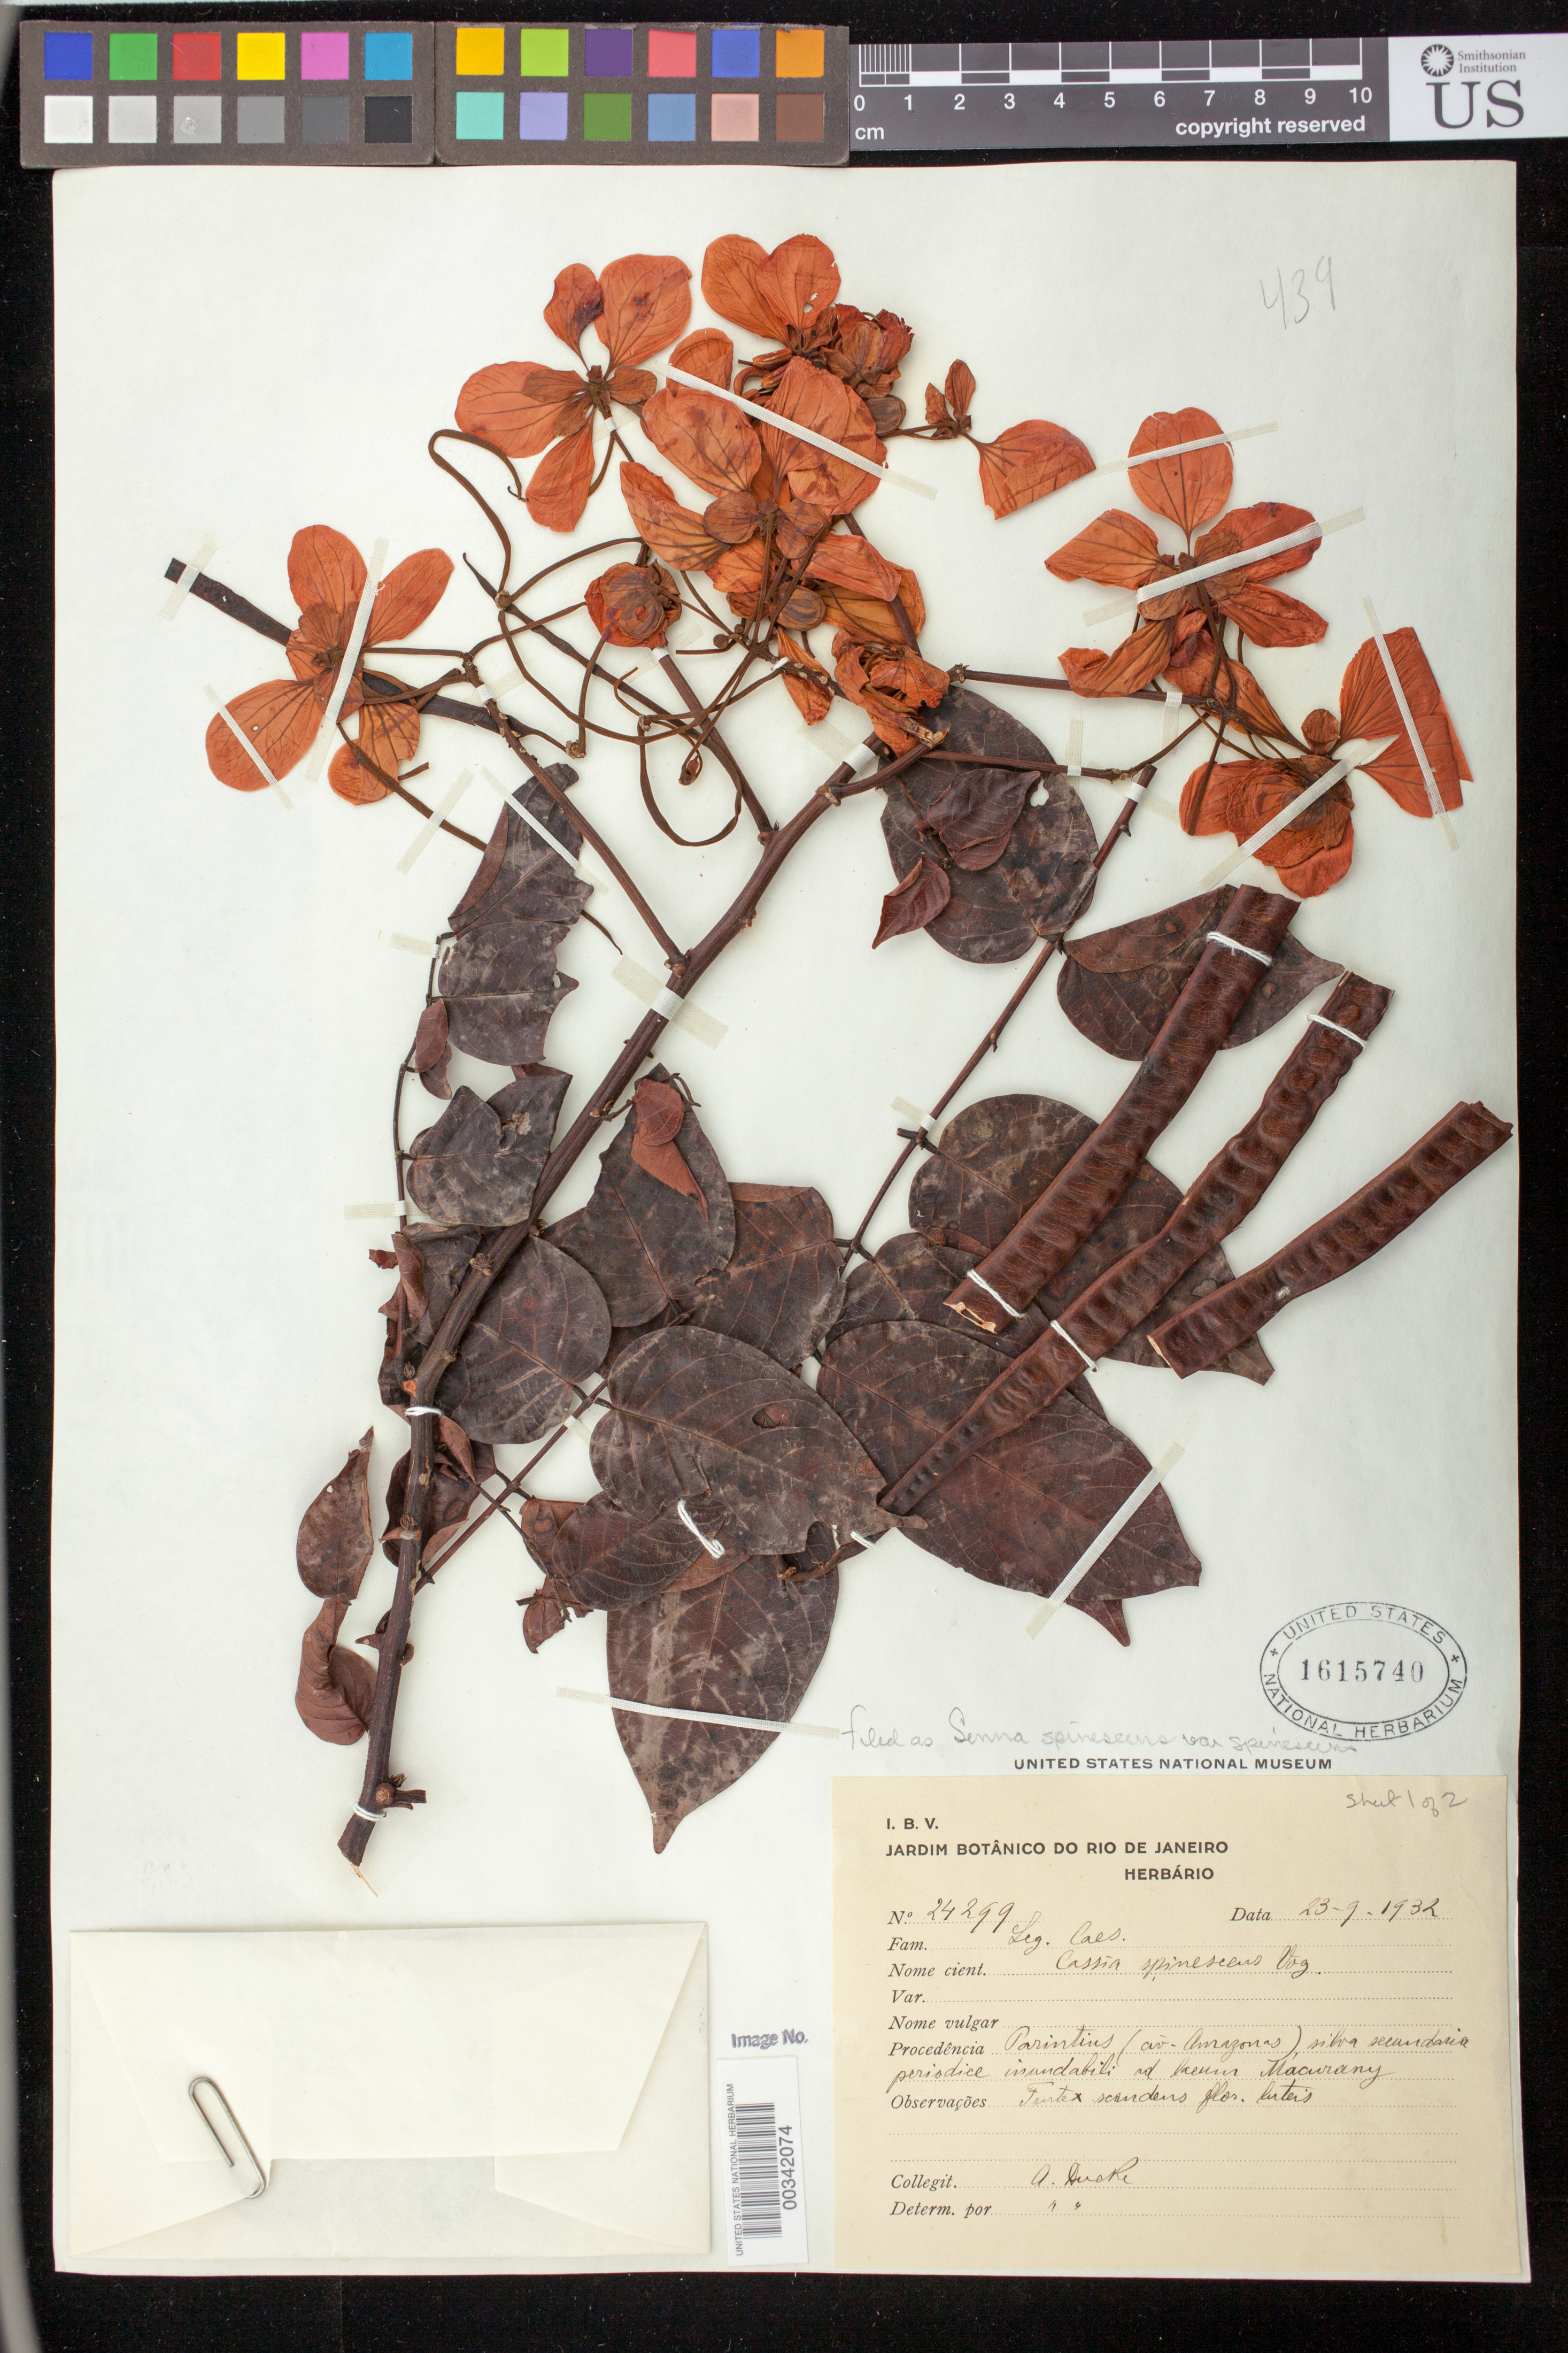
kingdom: Plantae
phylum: Tracheophyta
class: Magnoliopsida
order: Fabales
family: Fabaceae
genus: Senna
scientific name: Senna spinescens var. spinescens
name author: (Hoffmanns. ex Vogel) H.S. Irwin & Barneby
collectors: A. Ducke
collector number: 24299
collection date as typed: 23 Sep 1932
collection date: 1932-09-23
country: Brazil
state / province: Amazonas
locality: Parintins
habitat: Silva secundaria periodice inundabilis ad laeum macurany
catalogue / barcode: US 1615740